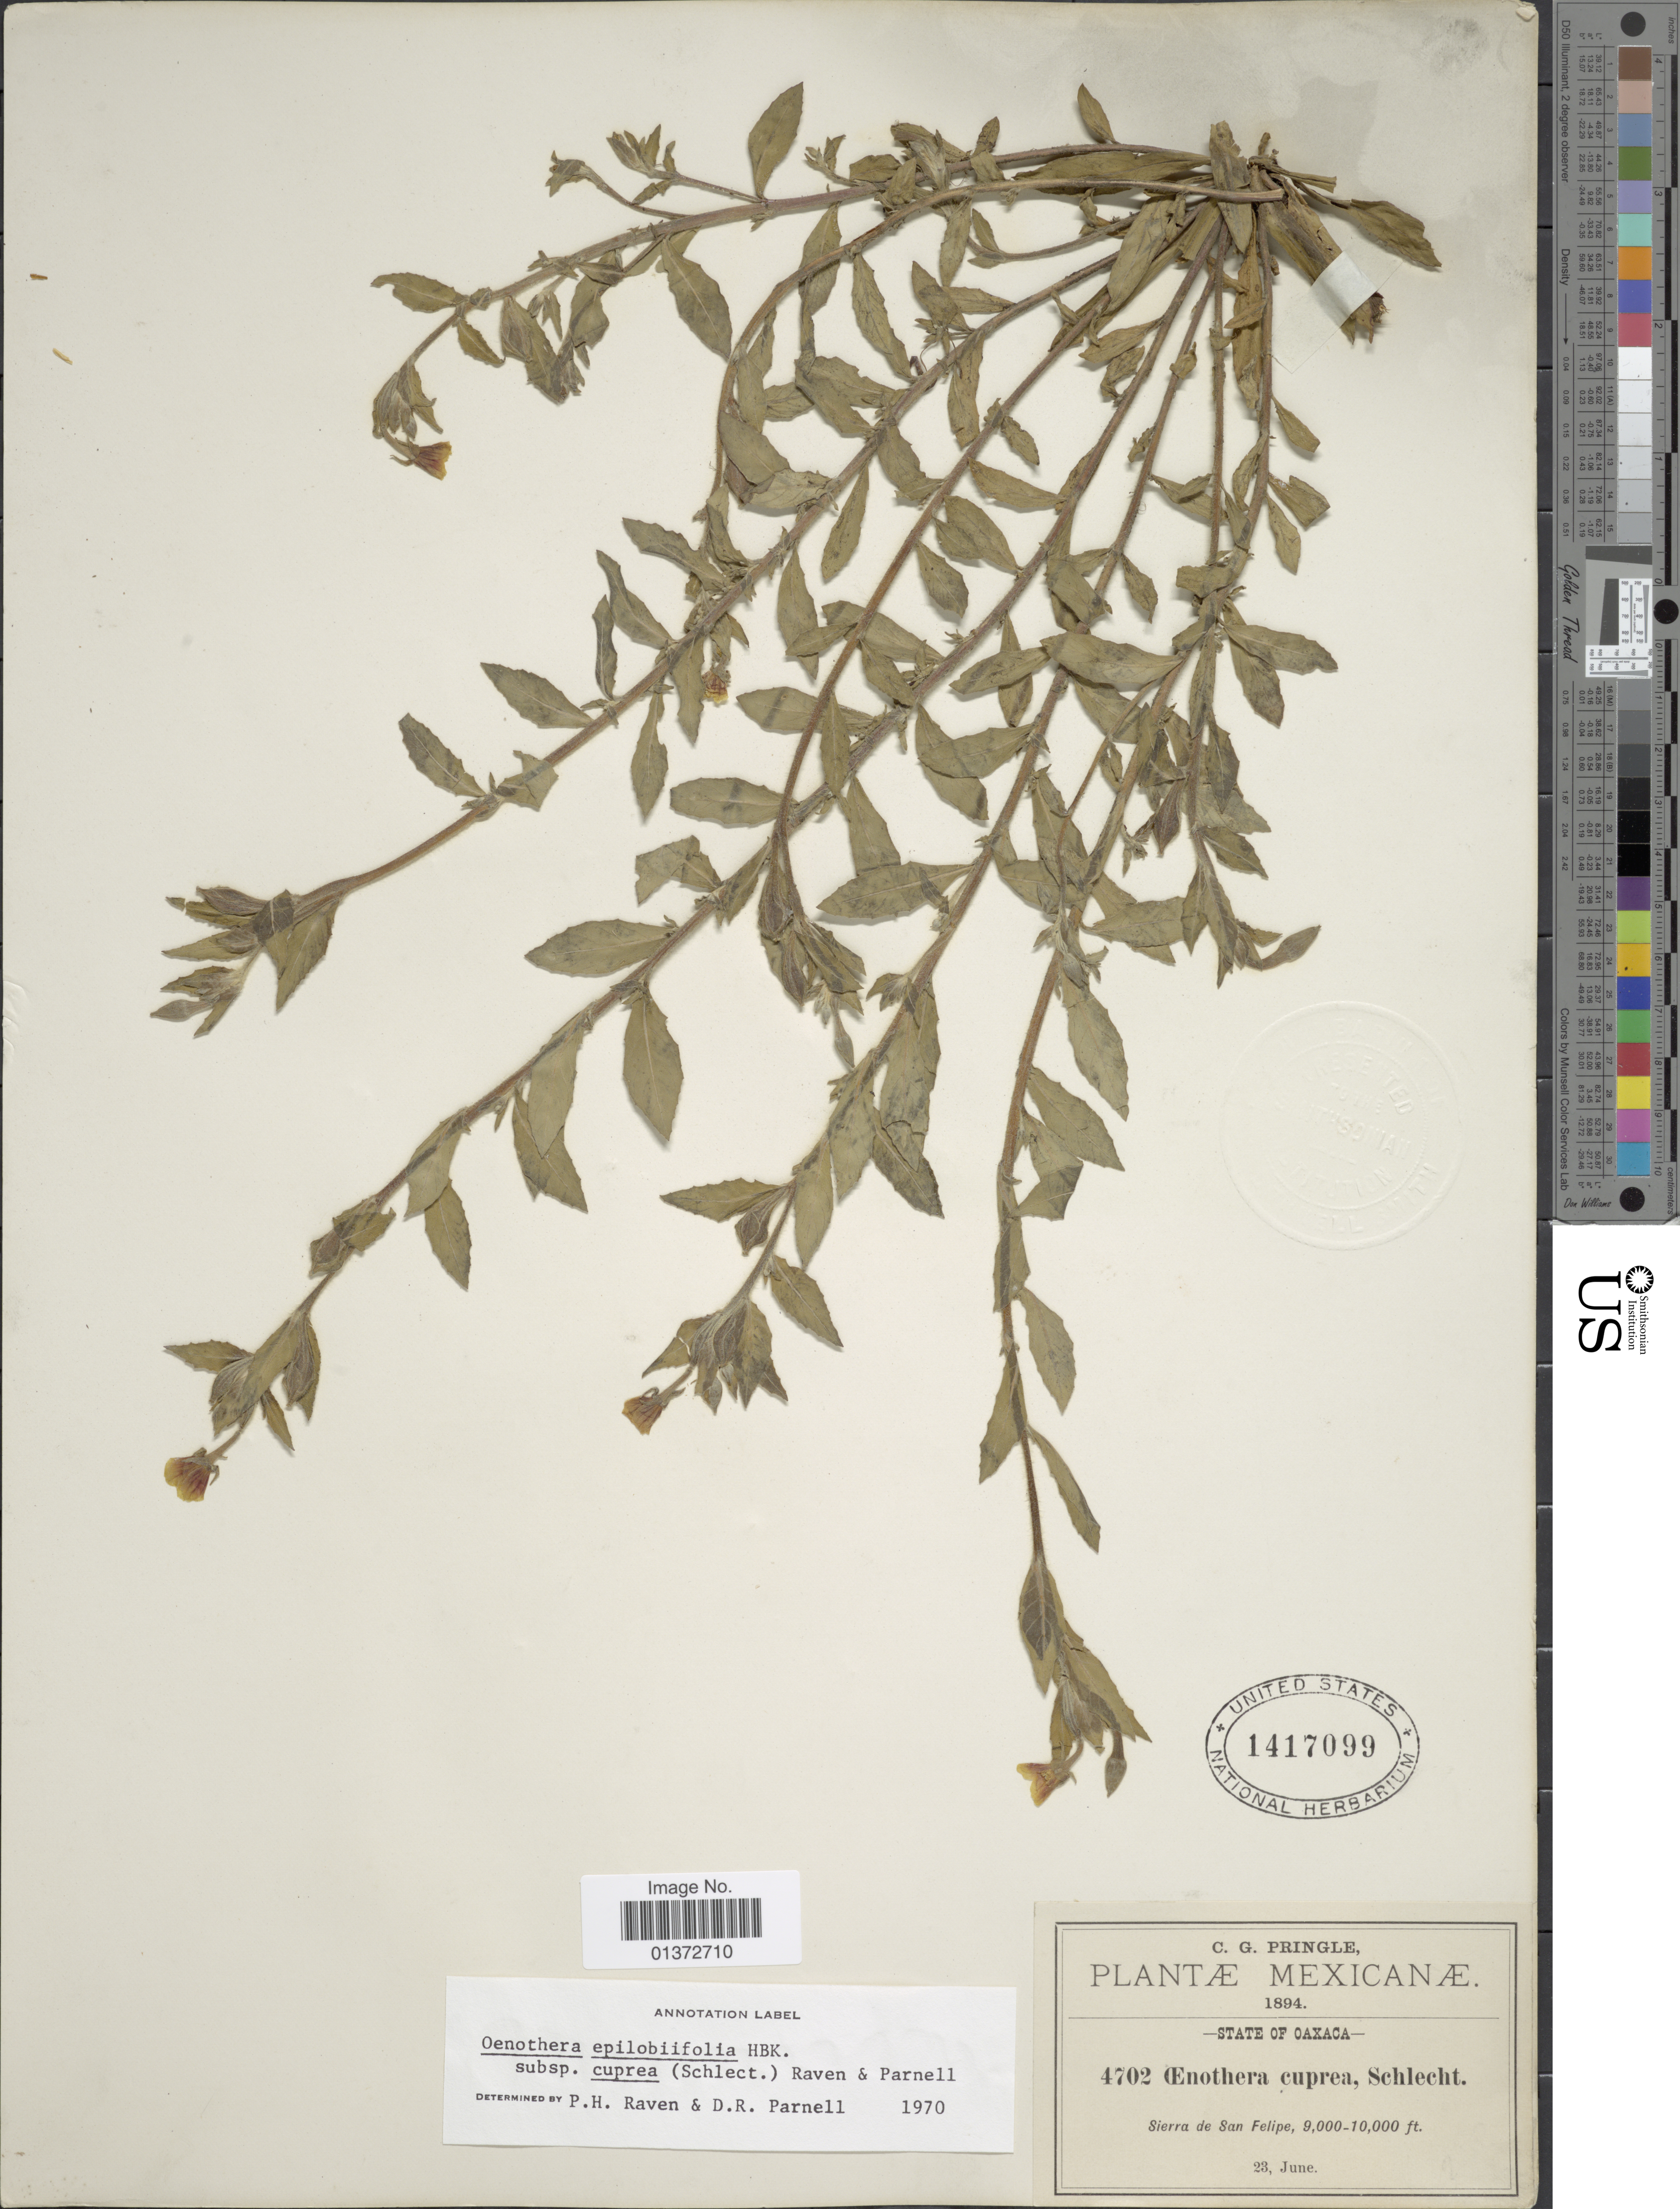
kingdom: Plantae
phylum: Tracheophyta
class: Magnoliopsida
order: Myrtales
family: Onagraceae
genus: Oenothera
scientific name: Oenothera epilobiifolia subsp. cuprea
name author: (Schltdl.) P.H. Raven & D.R. Parn.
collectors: C. G. Pringle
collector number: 4702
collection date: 1894-06-23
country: Mexico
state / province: Oaxaca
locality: Sierra de San Felipe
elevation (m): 2743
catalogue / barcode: US 1417099